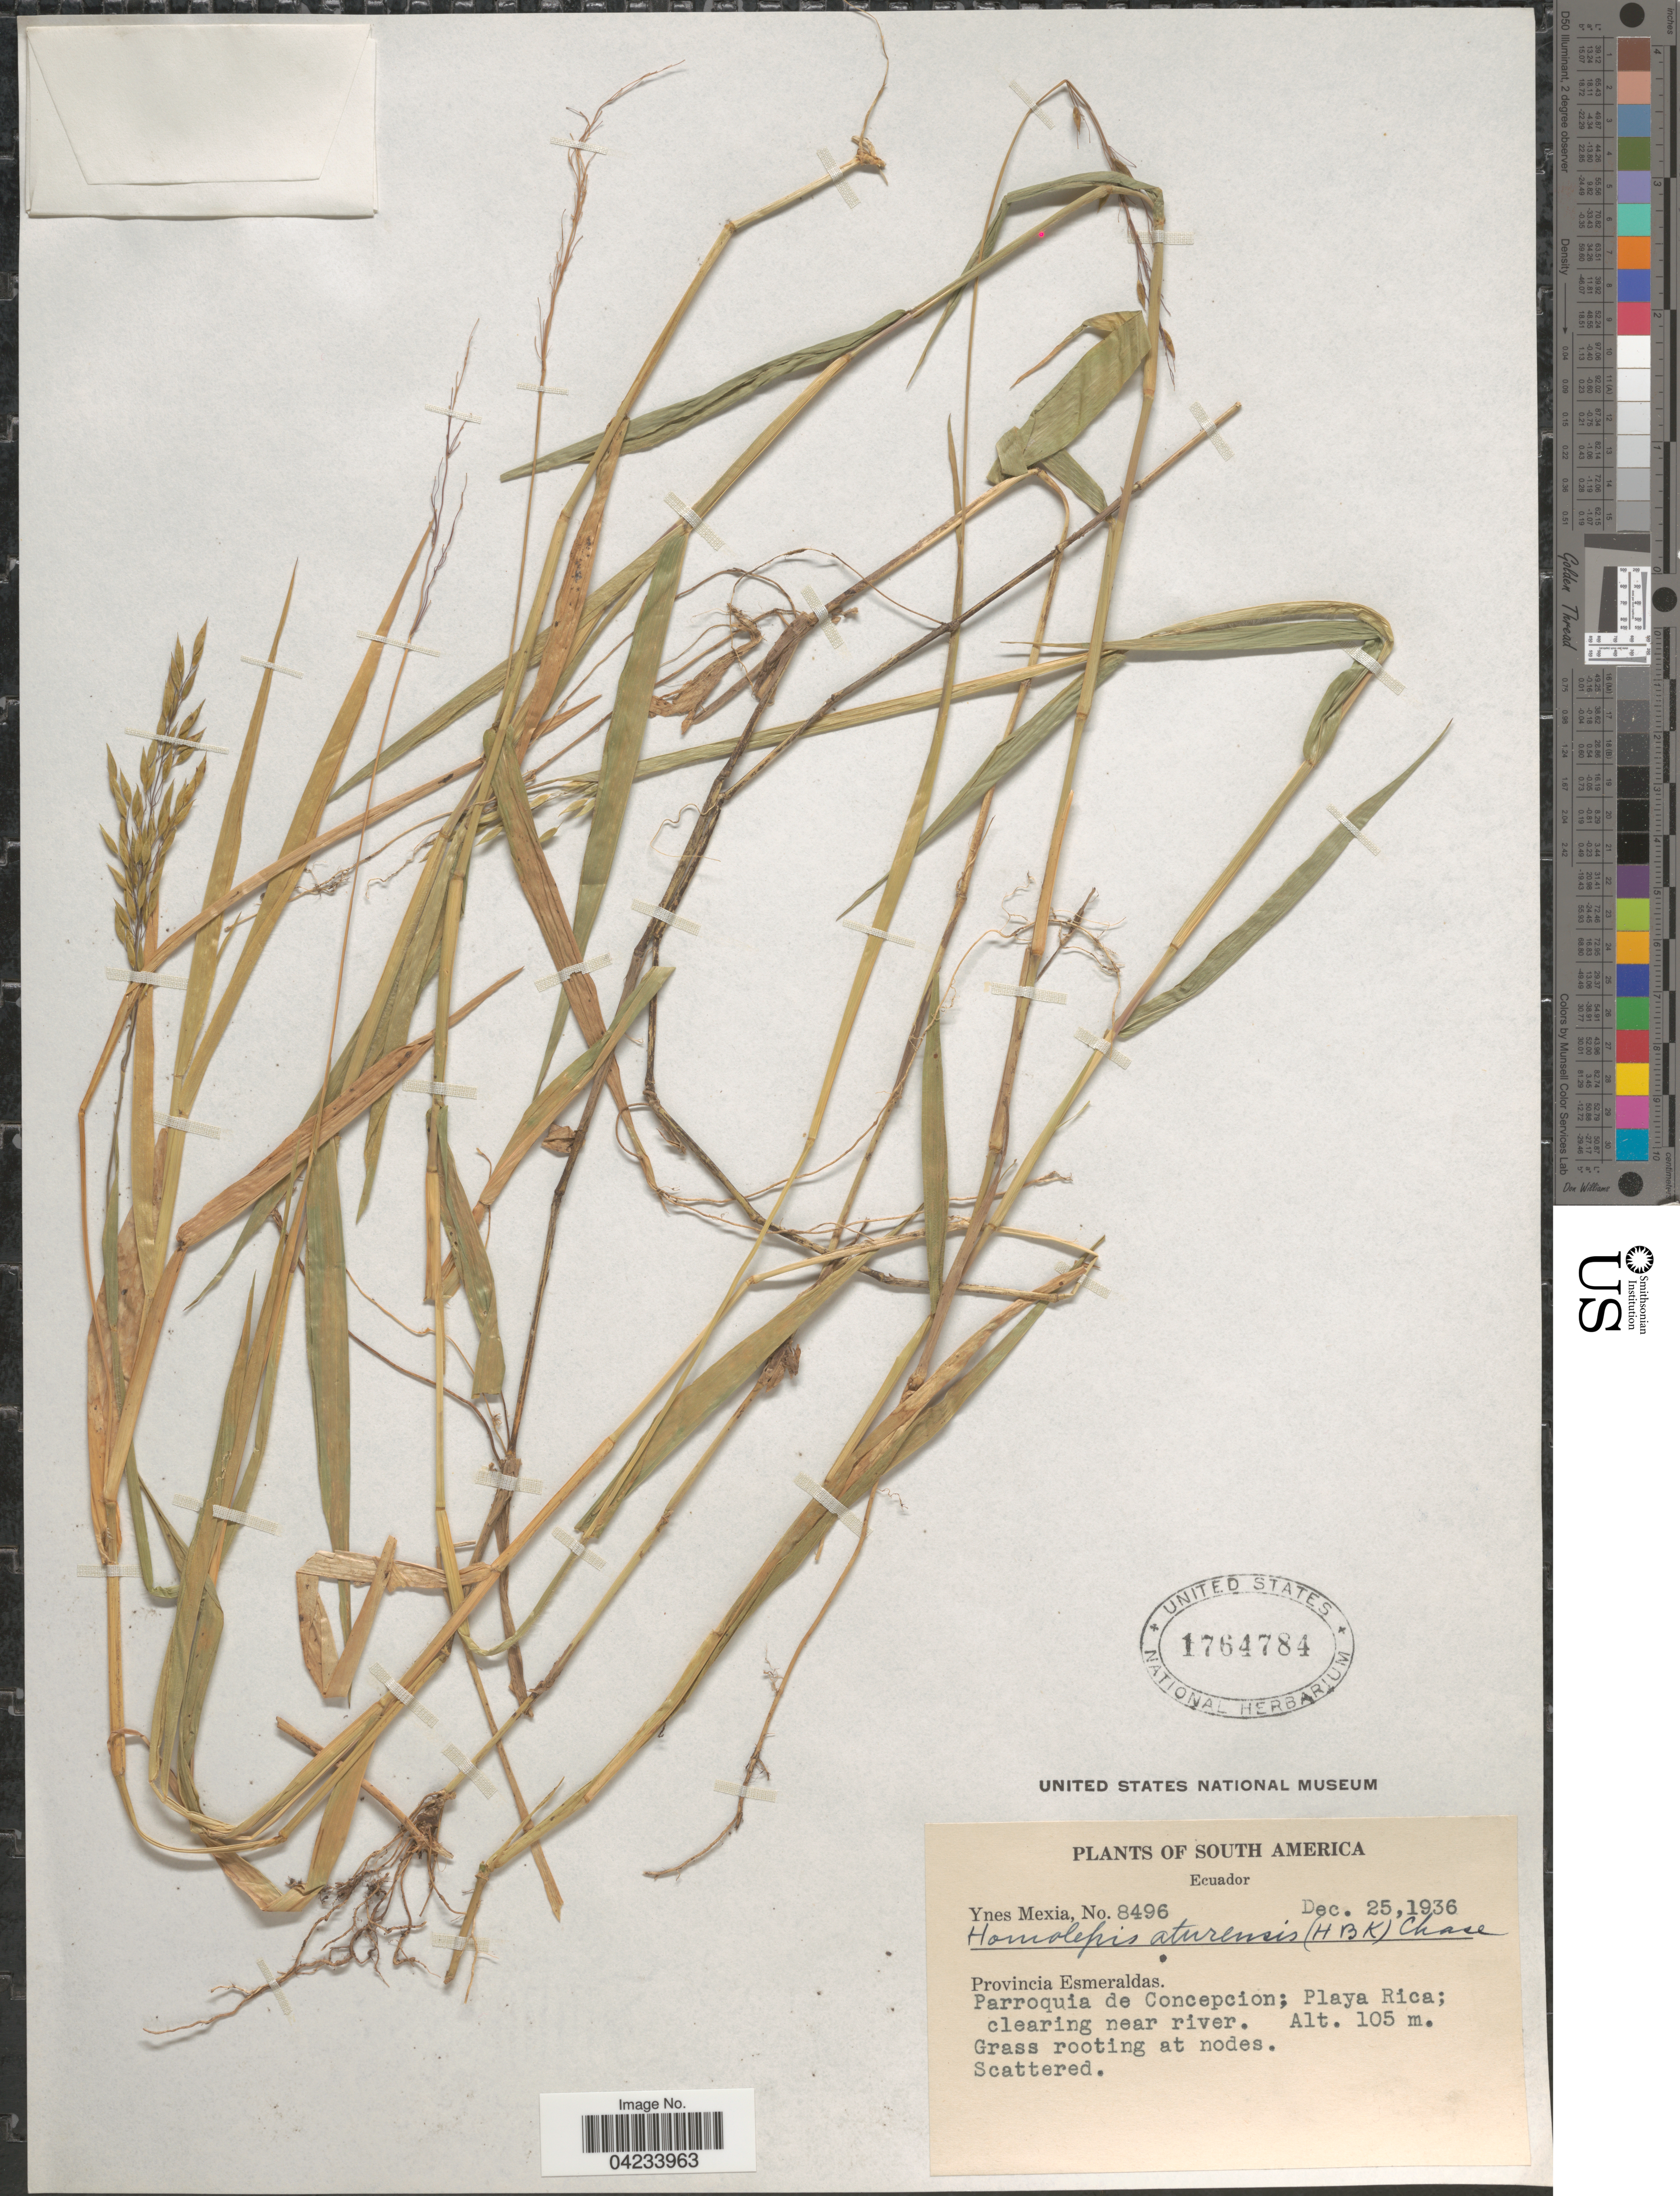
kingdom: Plantae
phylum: Tracheophyta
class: Liliopsida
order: Poales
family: Poaceae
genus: Homolepis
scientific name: Homolepis aturensis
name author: (Kunth) Chase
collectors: Y. Mexia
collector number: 8496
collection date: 1936-12-25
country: Ecuador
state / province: Esmeraldas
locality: Parroquia de Concepcion; Playa Rica; clearing near river.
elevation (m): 105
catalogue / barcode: US 1764784